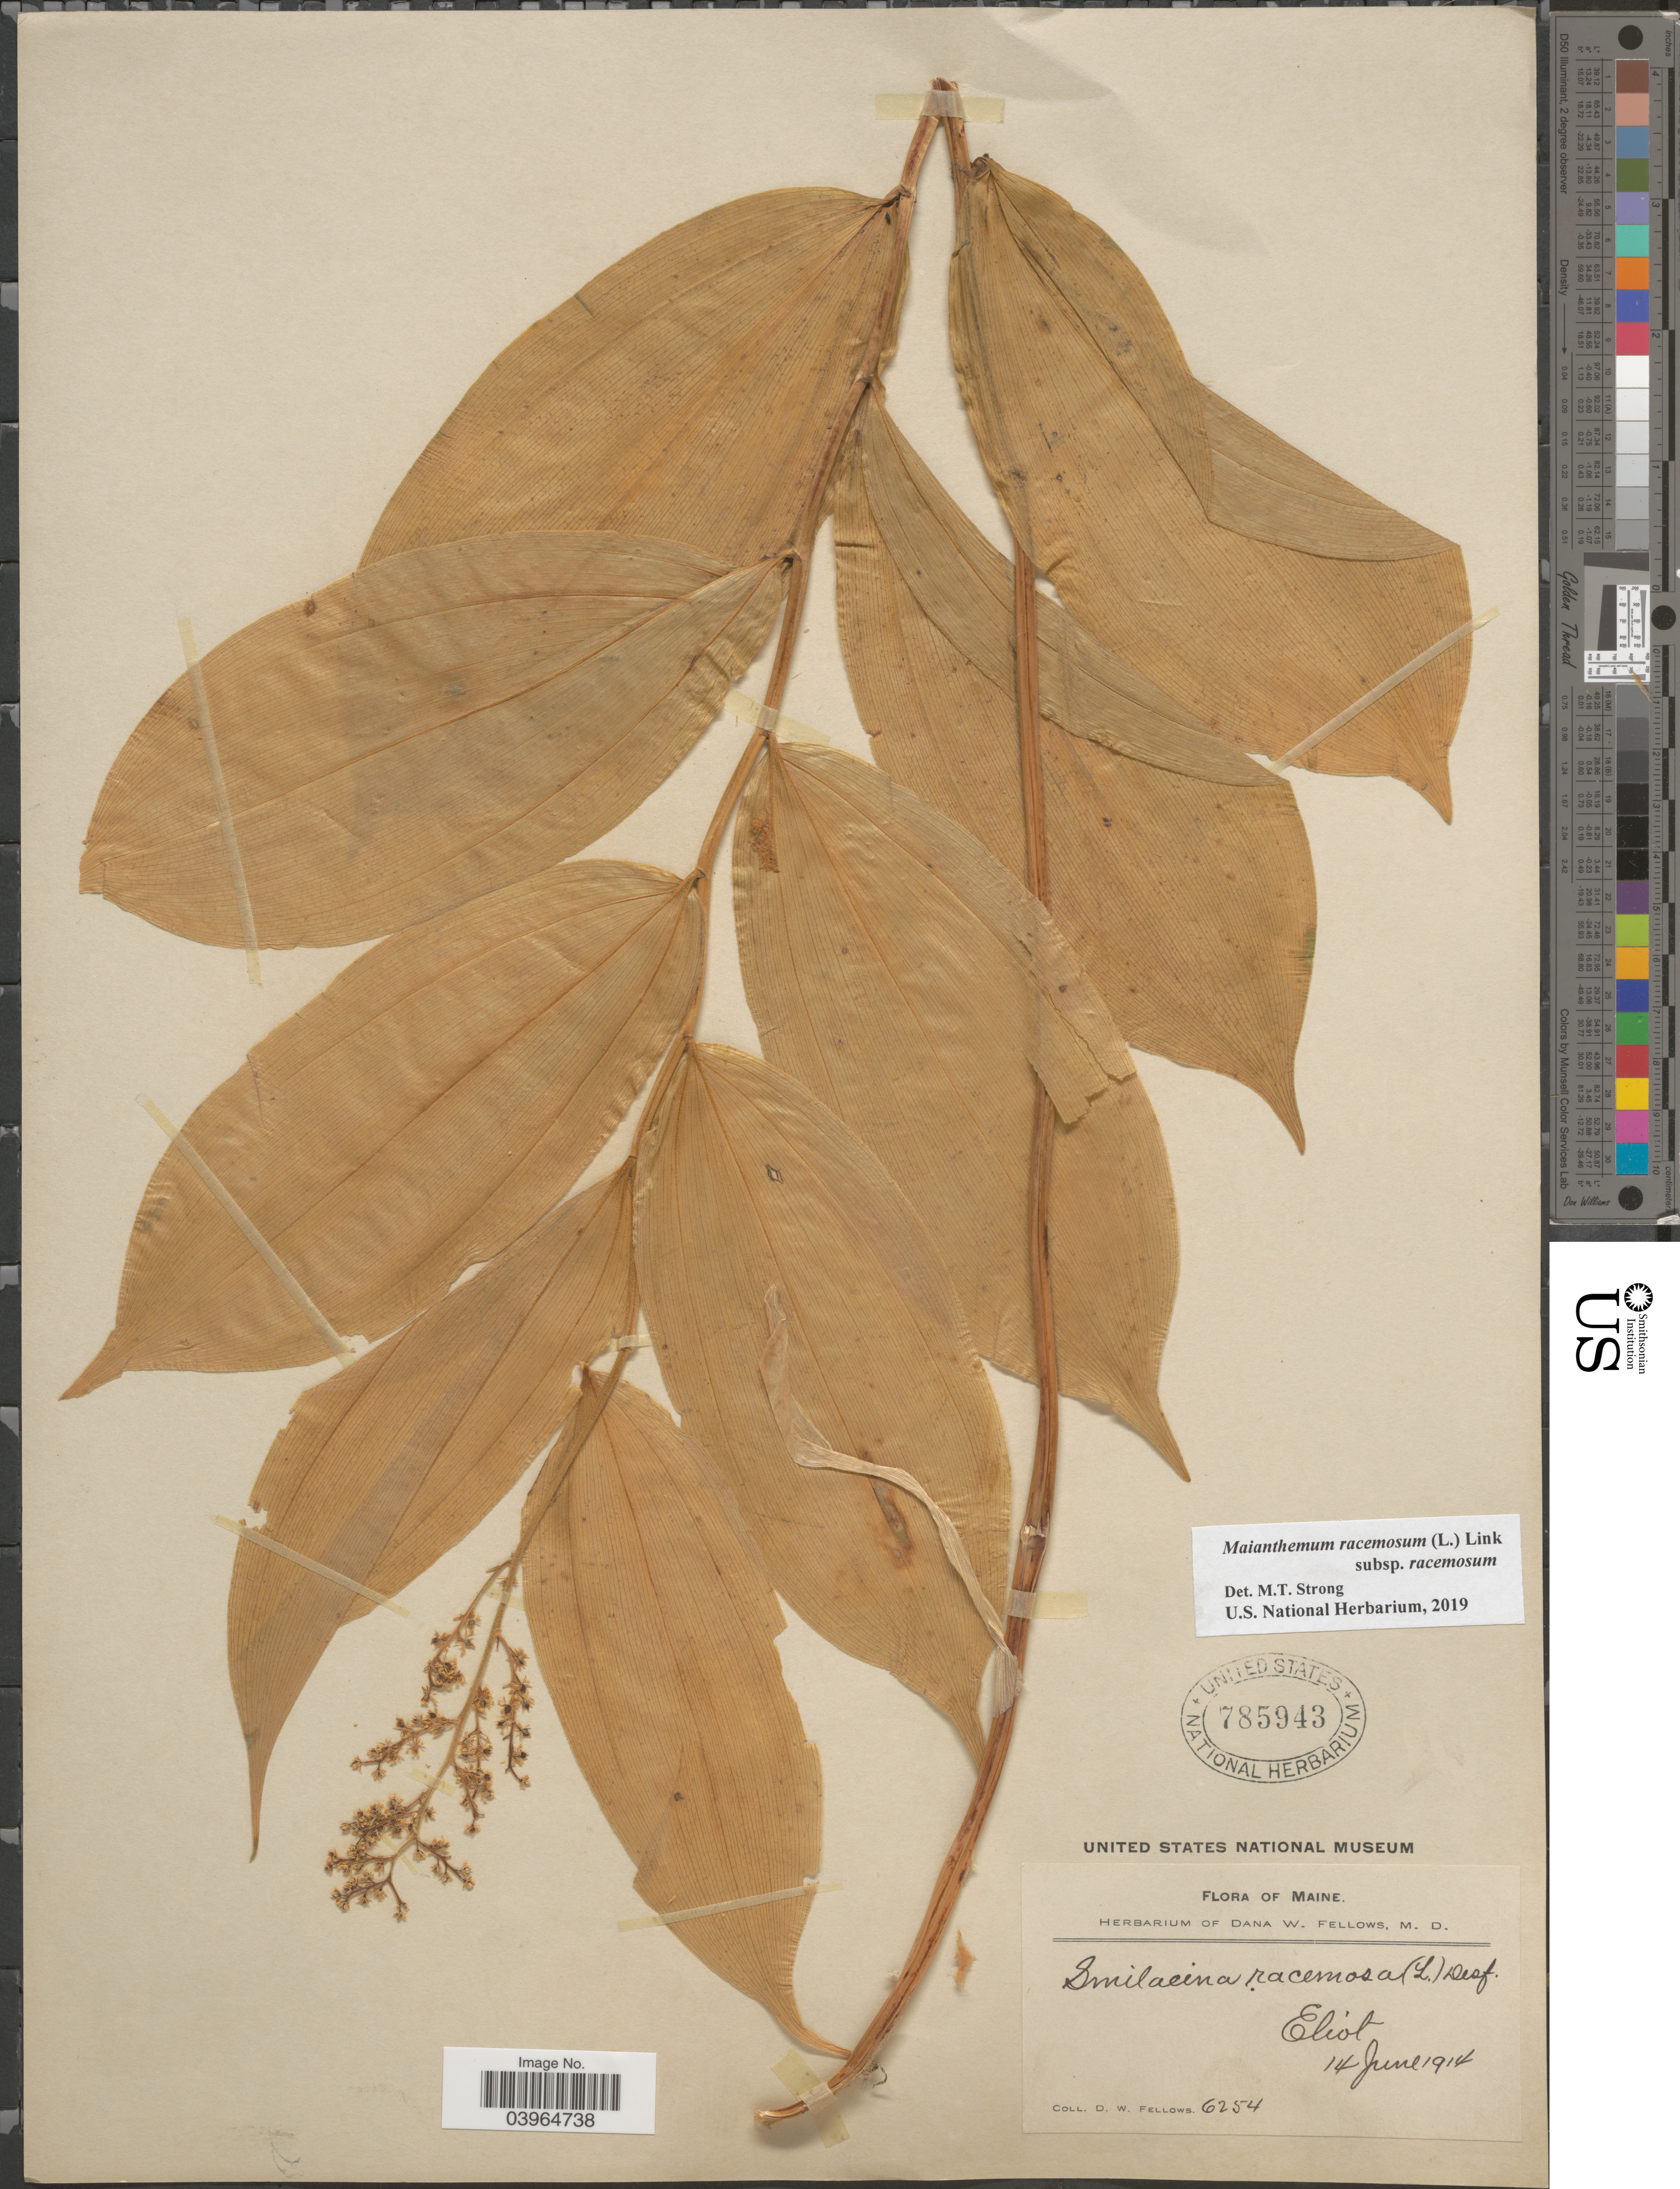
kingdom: Plantae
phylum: Tracheophyta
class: Liliopsida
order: Asparagales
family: Asparagaceae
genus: Maianthemum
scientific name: Maianthemum racemosum subsp. racemosum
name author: (L.) Link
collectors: D. W. Fellows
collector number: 6254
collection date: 1914-06-14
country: United States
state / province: Maine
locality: Eliot.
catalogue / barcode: US 785943